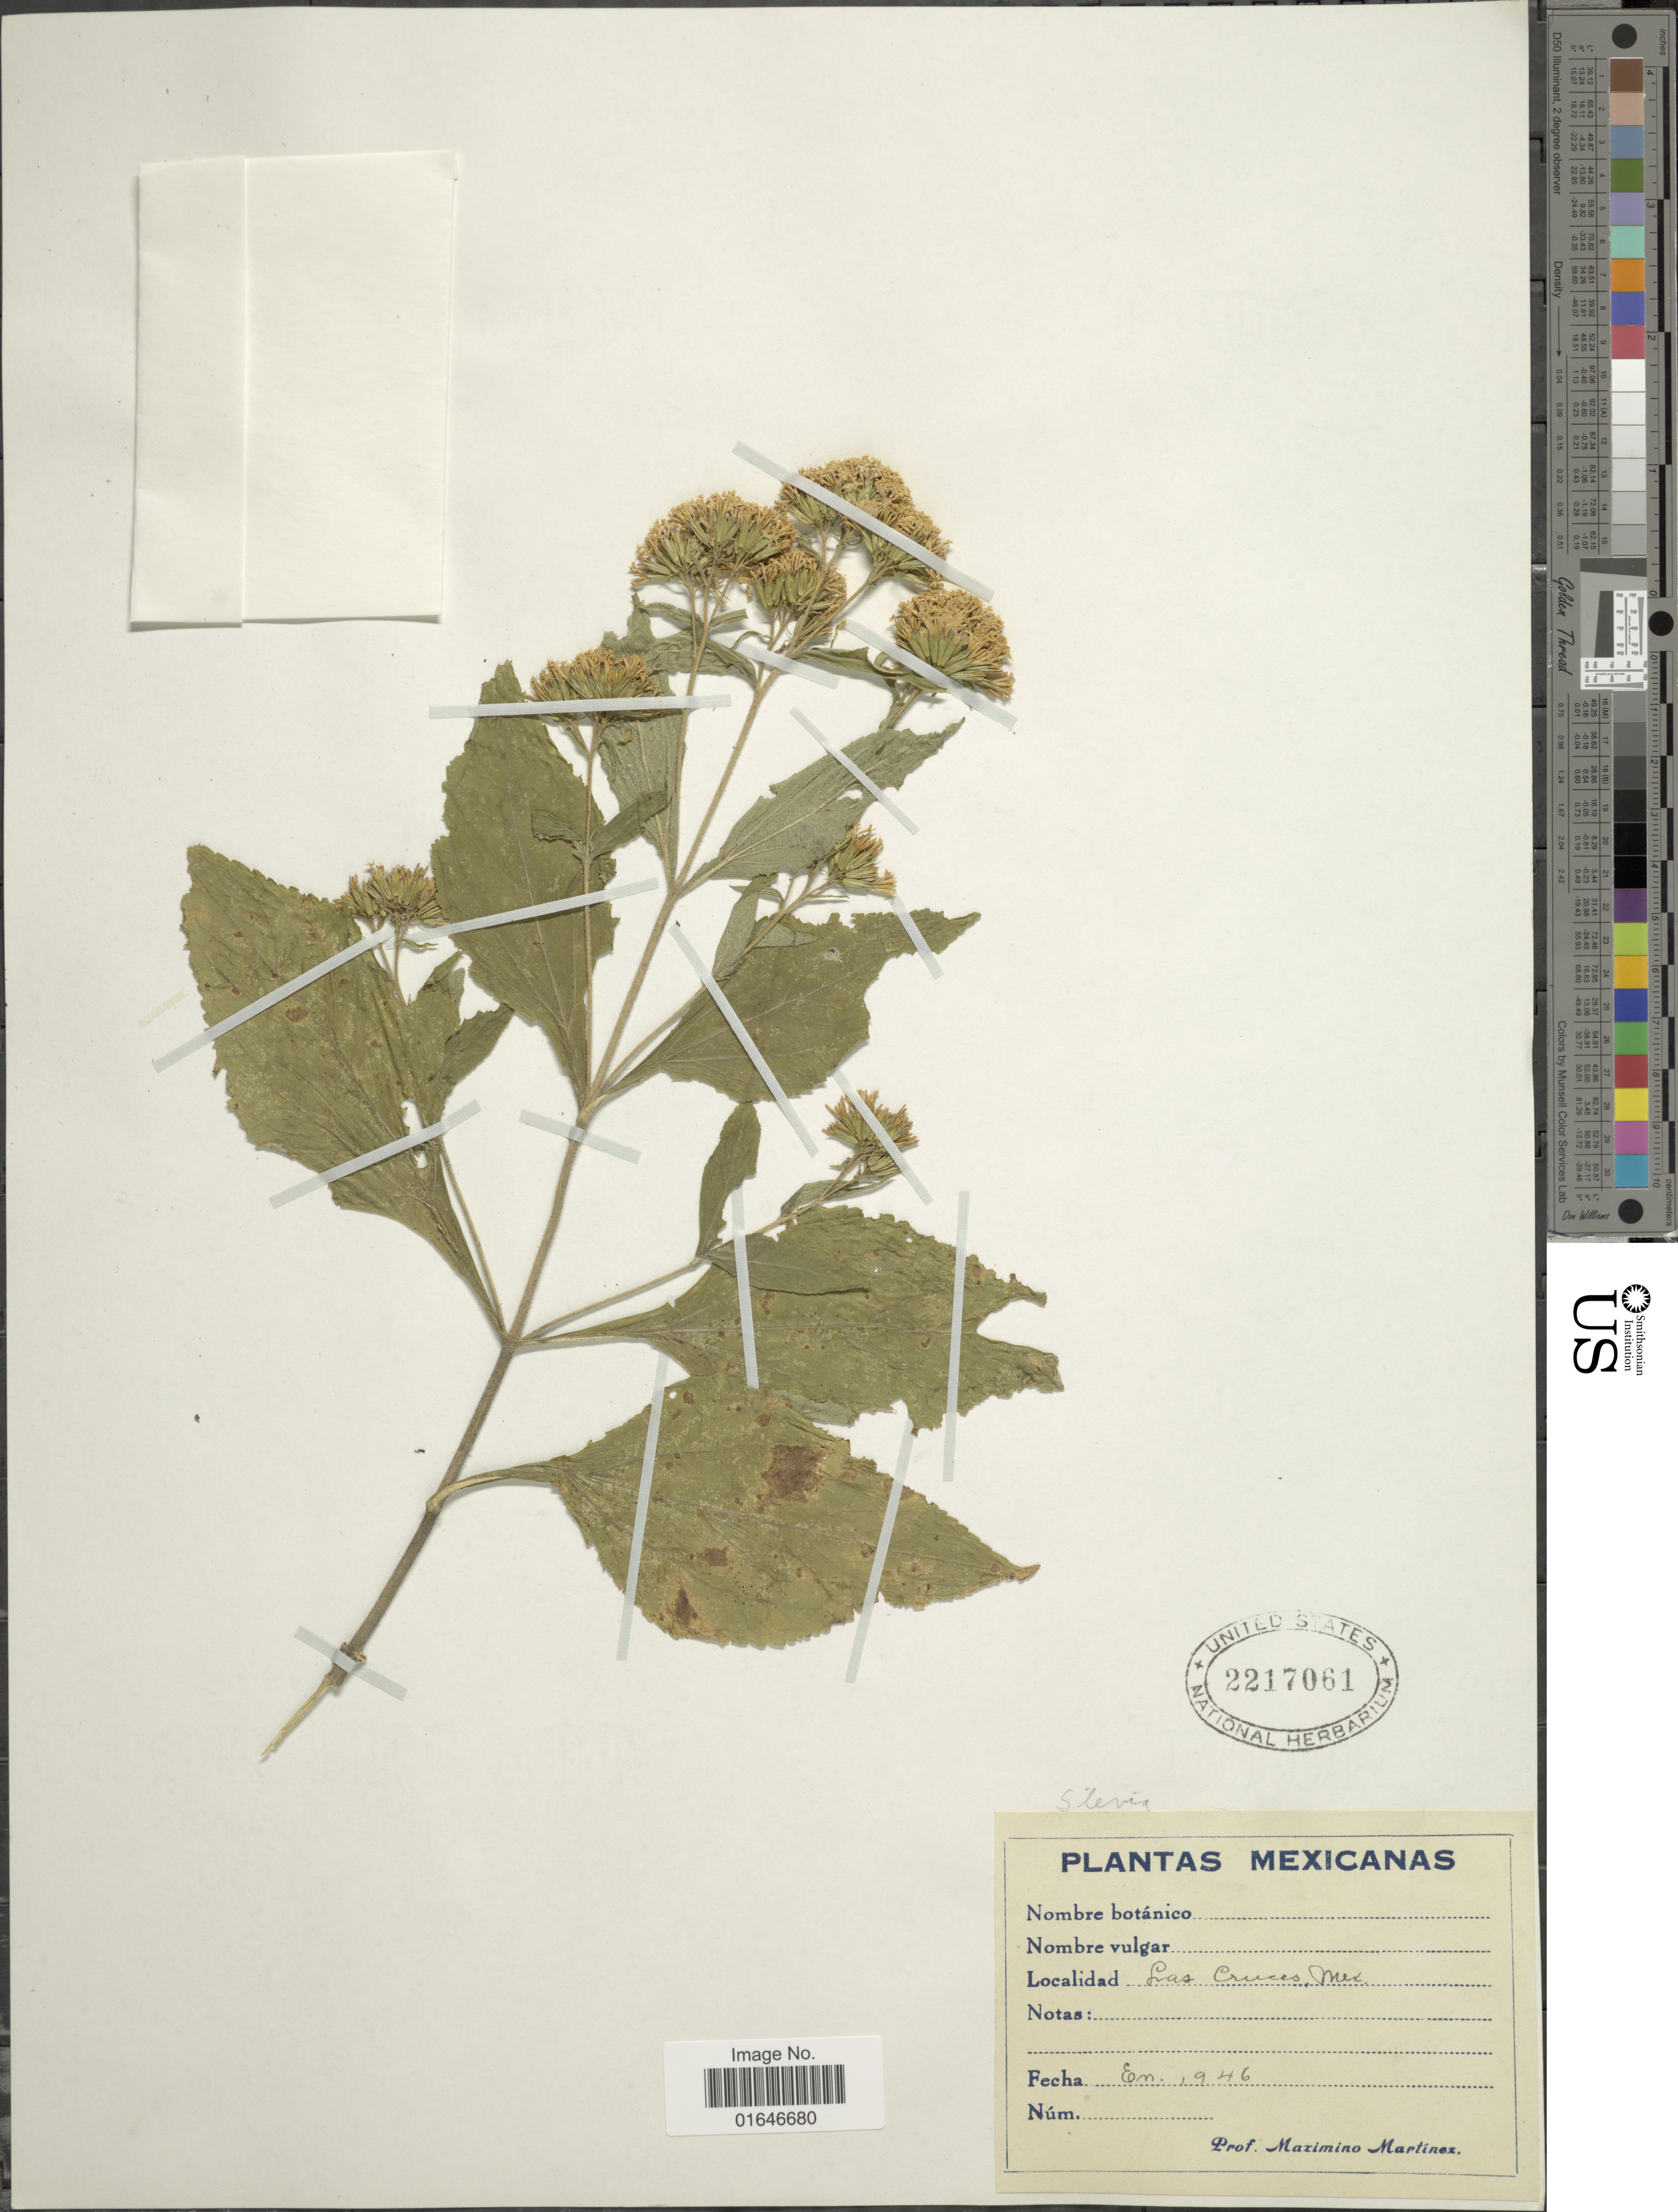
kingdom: Plantae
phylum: Tracheophyta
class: Magnoliopsida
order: Asterales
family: Asteraceae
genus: Stevia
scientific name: Stevia monardifolia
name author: Kunth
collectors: M. Martinez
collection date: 1946-01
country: Mexico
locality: Las Cruces.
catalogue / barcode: US 2217061